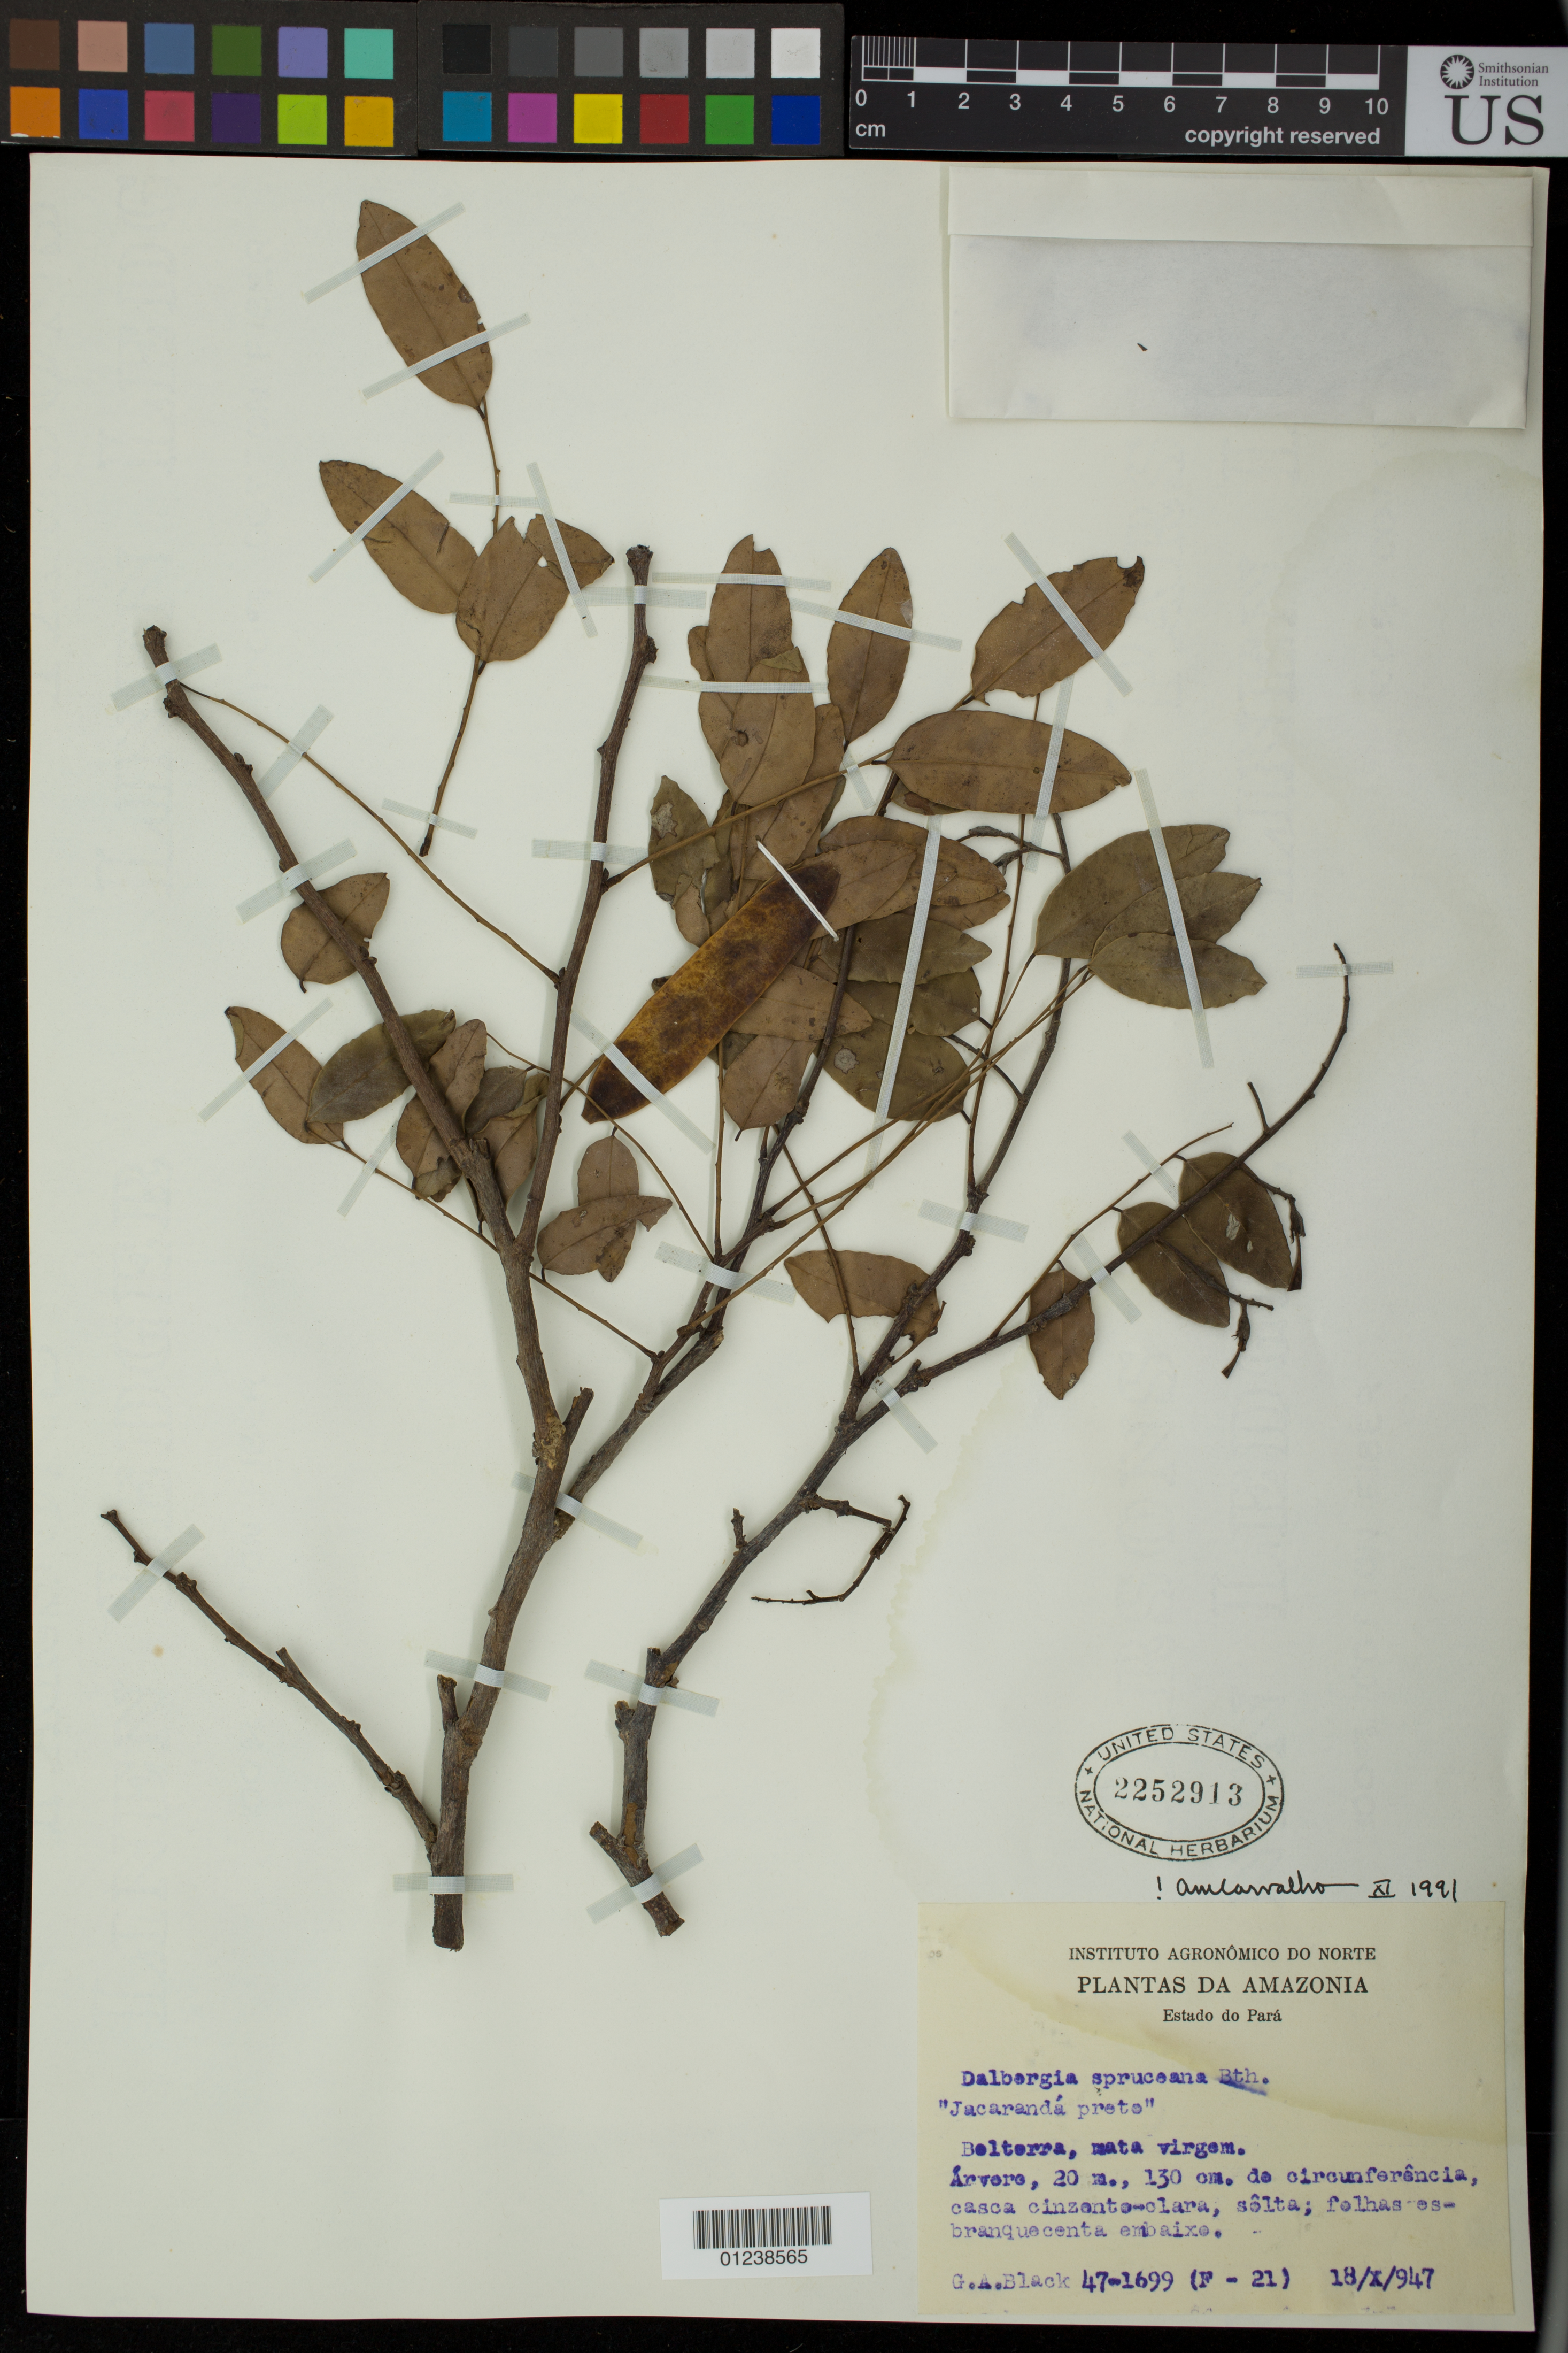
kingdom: Plantae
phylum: Tracheophyta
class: Magnoliopsida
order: Fabales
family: Fabaceae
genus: Dalbergia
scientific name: Dalbergia spruceana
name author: Benth.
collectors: G. A. Black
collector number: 47-1699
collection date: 1947-10-18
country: Brazil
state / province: Para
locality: Belterra, mata virgem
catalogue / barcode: US 2252913